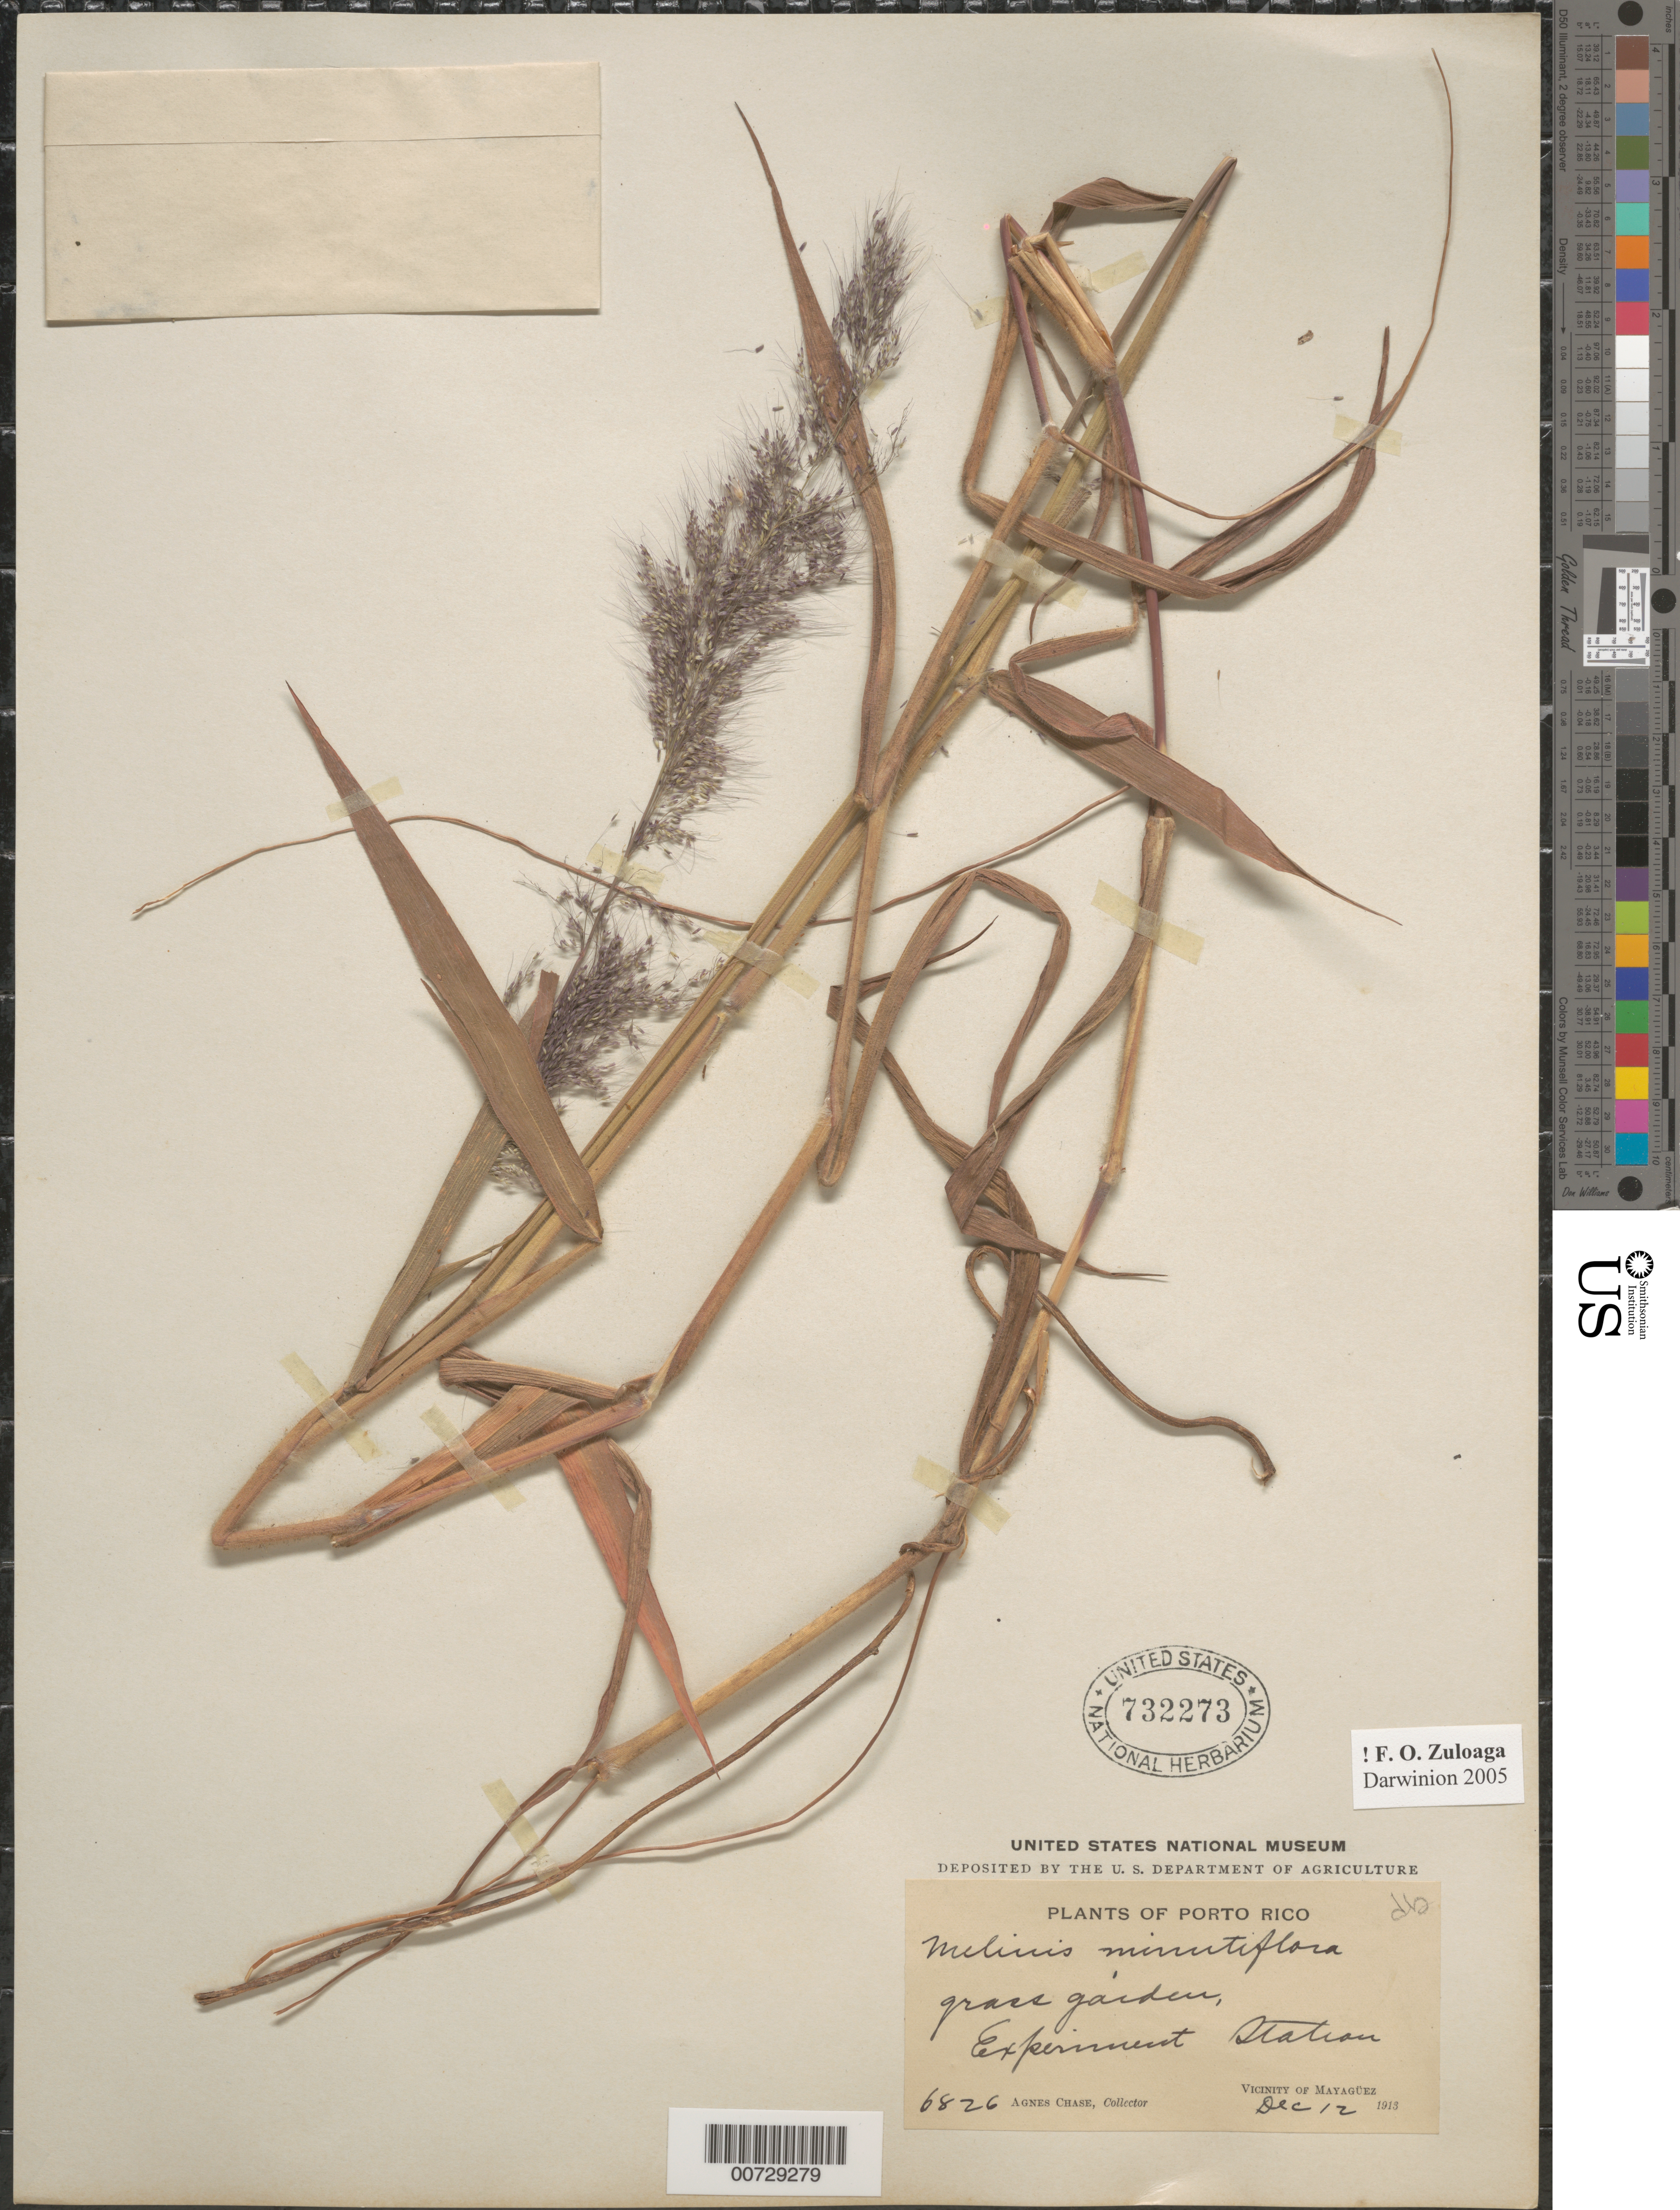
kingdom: Plantae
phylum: Tracheophyta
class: Liliopsida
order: Poales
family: Poaceae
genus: Melinis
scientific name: Melinis minutiflora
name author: P. Beauv.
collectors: A. Chase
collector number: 6826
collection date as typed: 12 Dec 1913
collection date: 1913-12-12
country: Puerto Rico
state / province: Mayagüez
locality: Mayaguez, Exp. Station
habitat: Grass garden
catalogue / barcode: US 732273